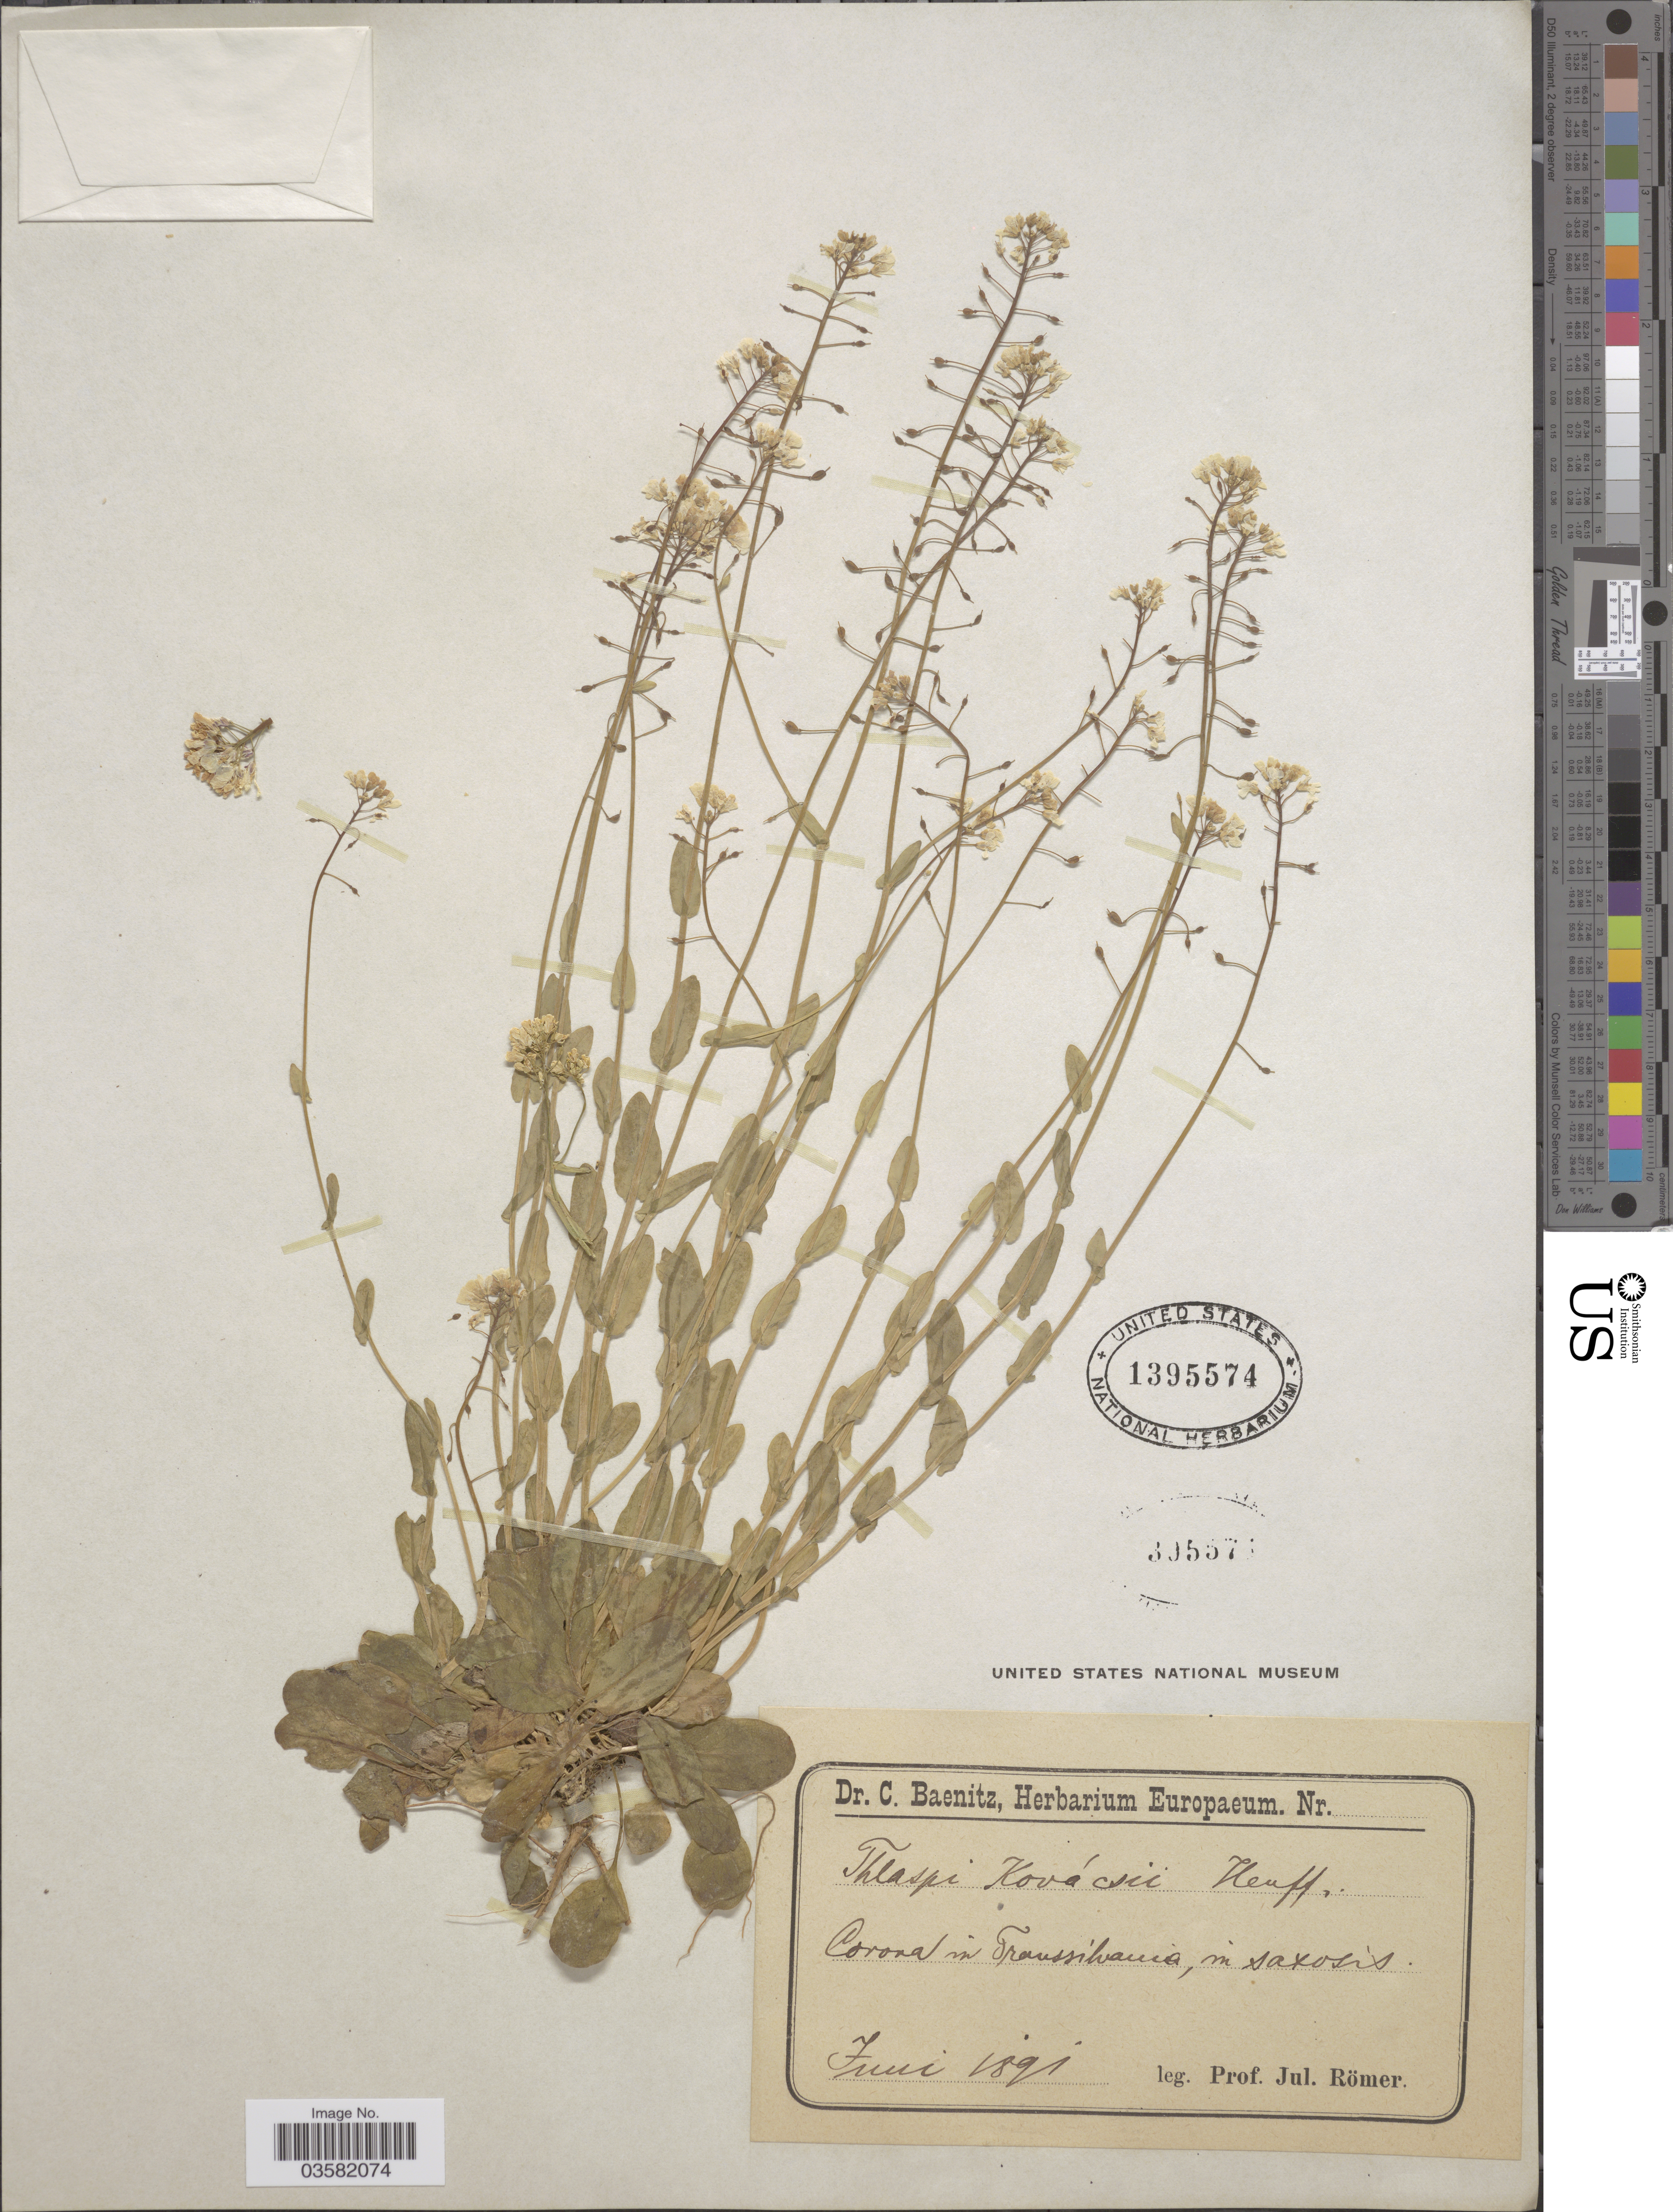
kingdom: Plantae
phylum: Tracheophyta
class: Magnoliopsida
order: Brassicales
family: Brassicaceae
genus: Thlaspi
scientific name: Thlaspi kovatsii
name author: Heuff.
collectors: J. Romer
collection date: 1891-06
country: Romania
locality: Corona in Transsilvania.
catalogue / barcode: US 1395574